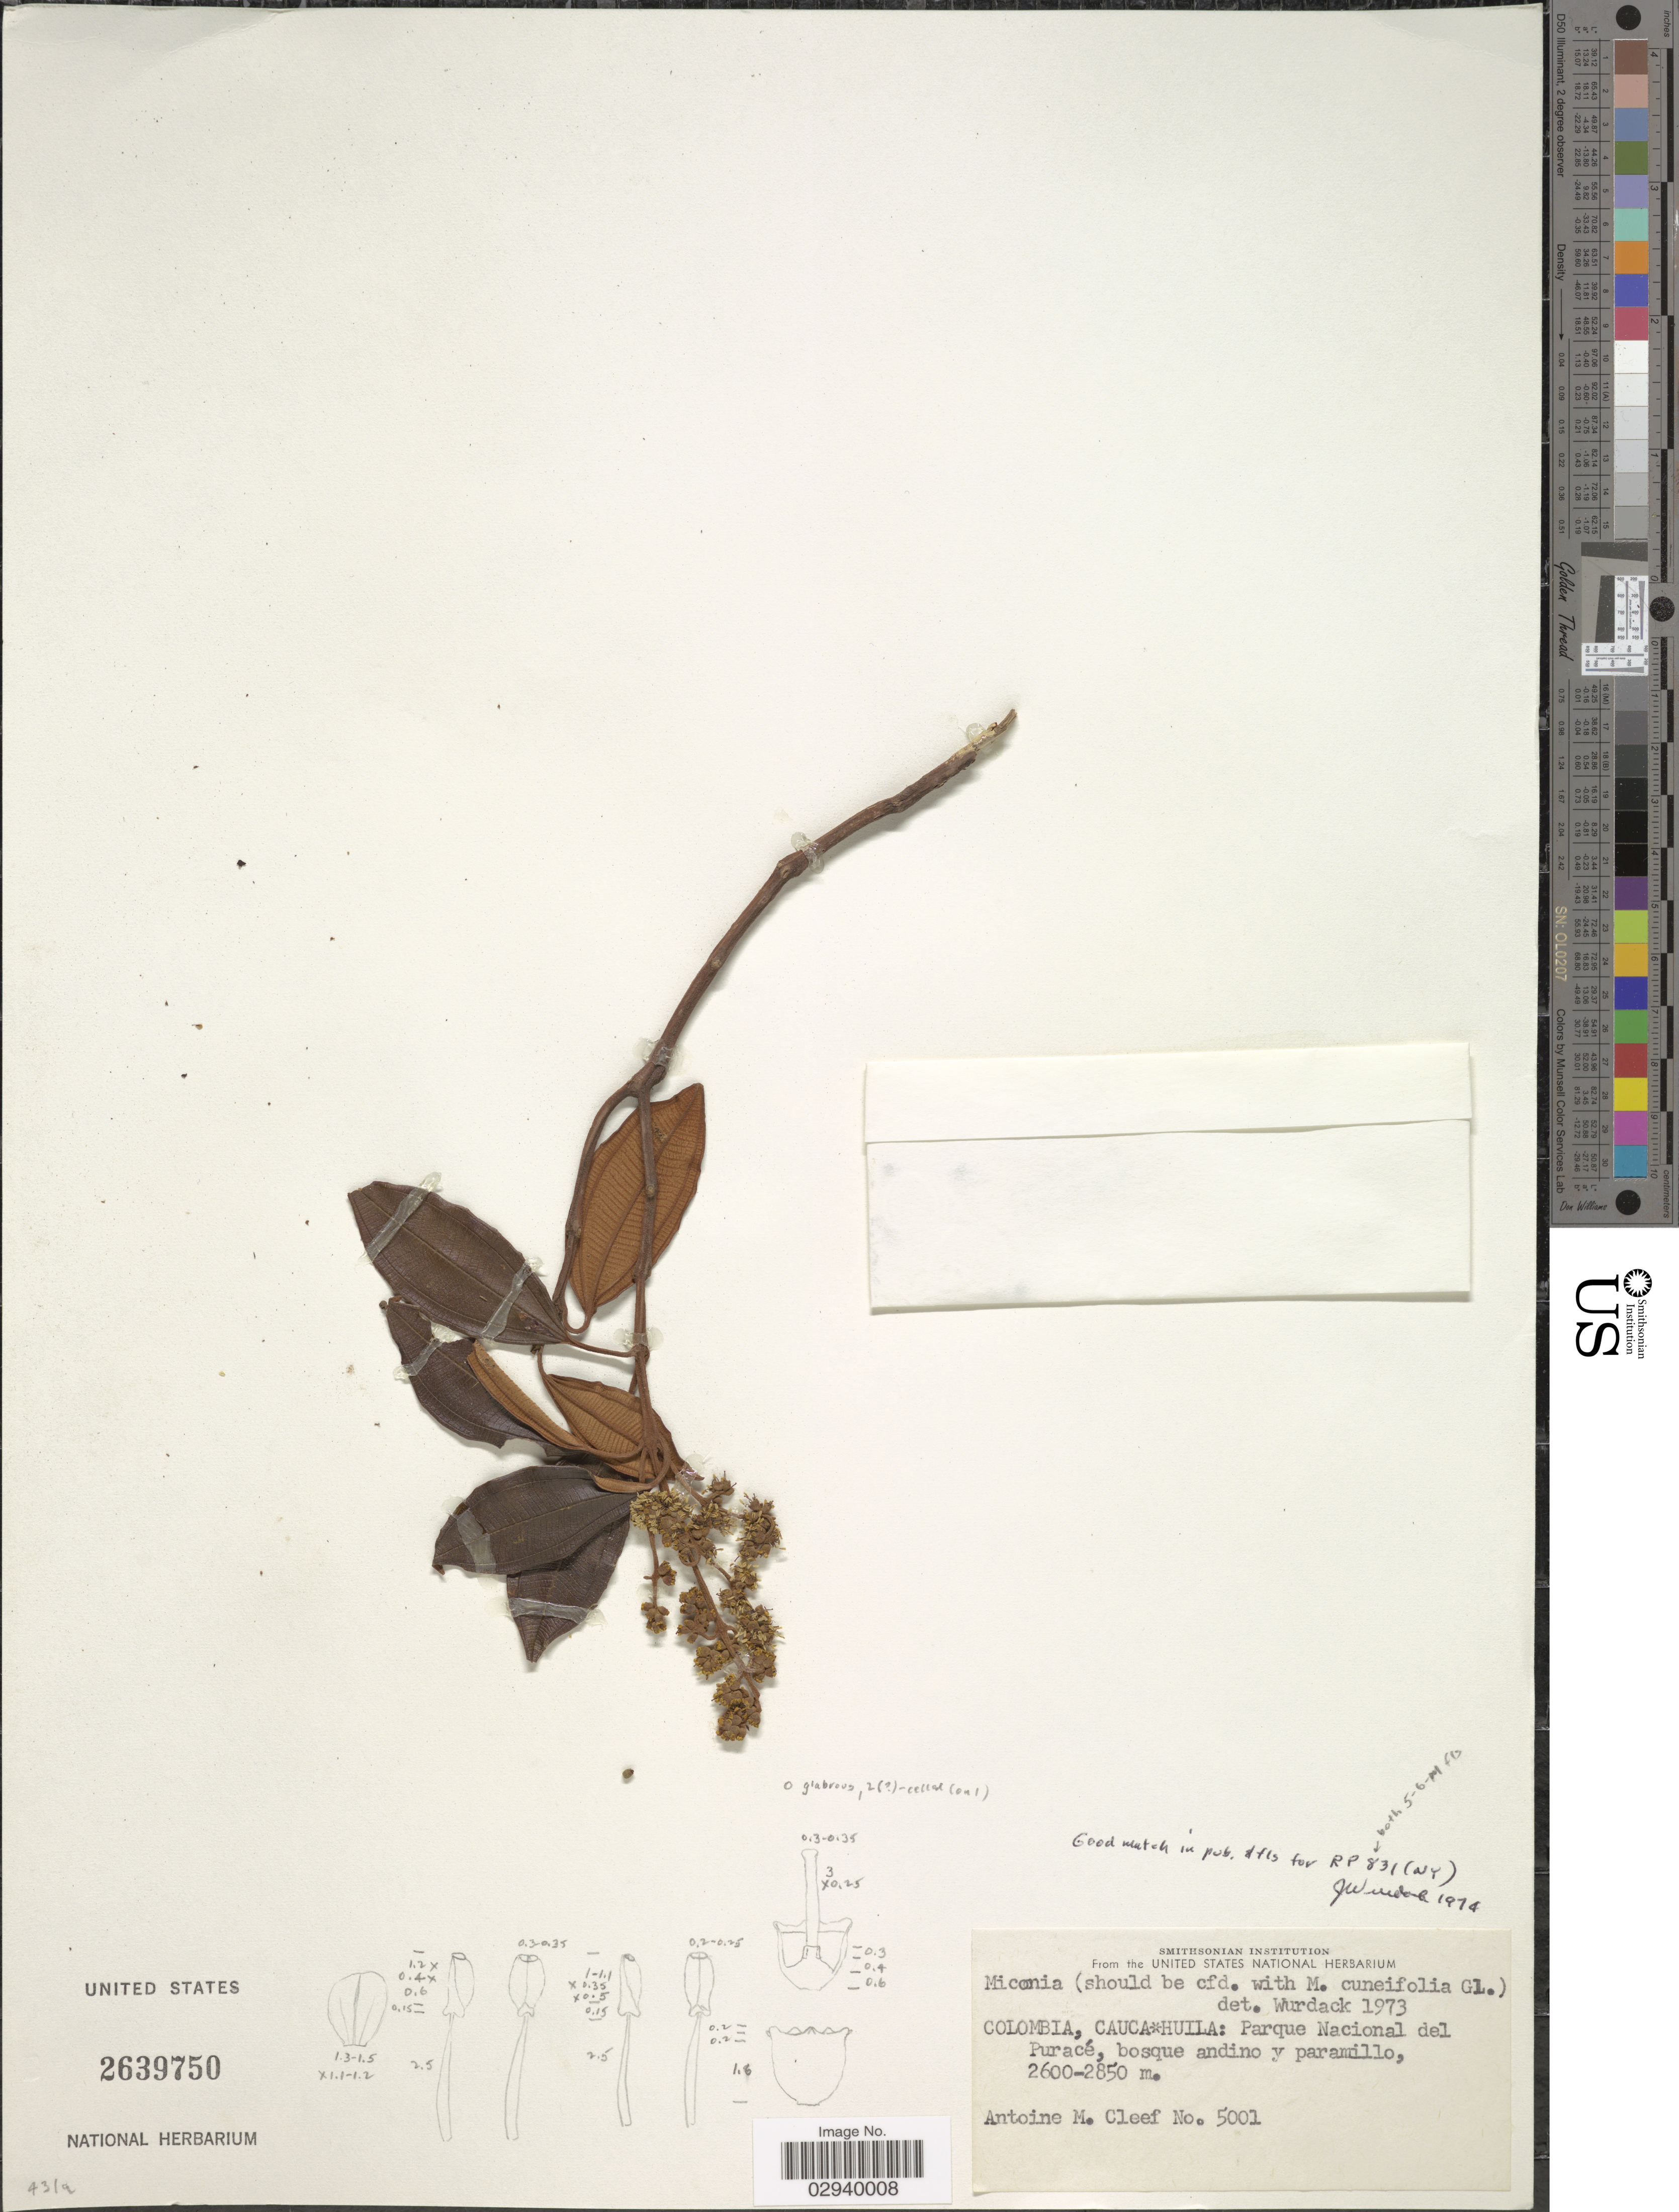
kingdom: Plantae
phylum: Tracheophyta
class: Magnoliopsida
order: Myrtales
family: Melastomataceae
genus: Miconia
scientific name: Miconia jahnii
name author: Pittier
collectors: A. M. Cleef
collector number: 5001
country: Colombia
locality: Cauca, Huila: Parque Nacional del Puracé, bosque andino y paramillo.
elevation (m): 2600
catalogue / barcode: US 2639750